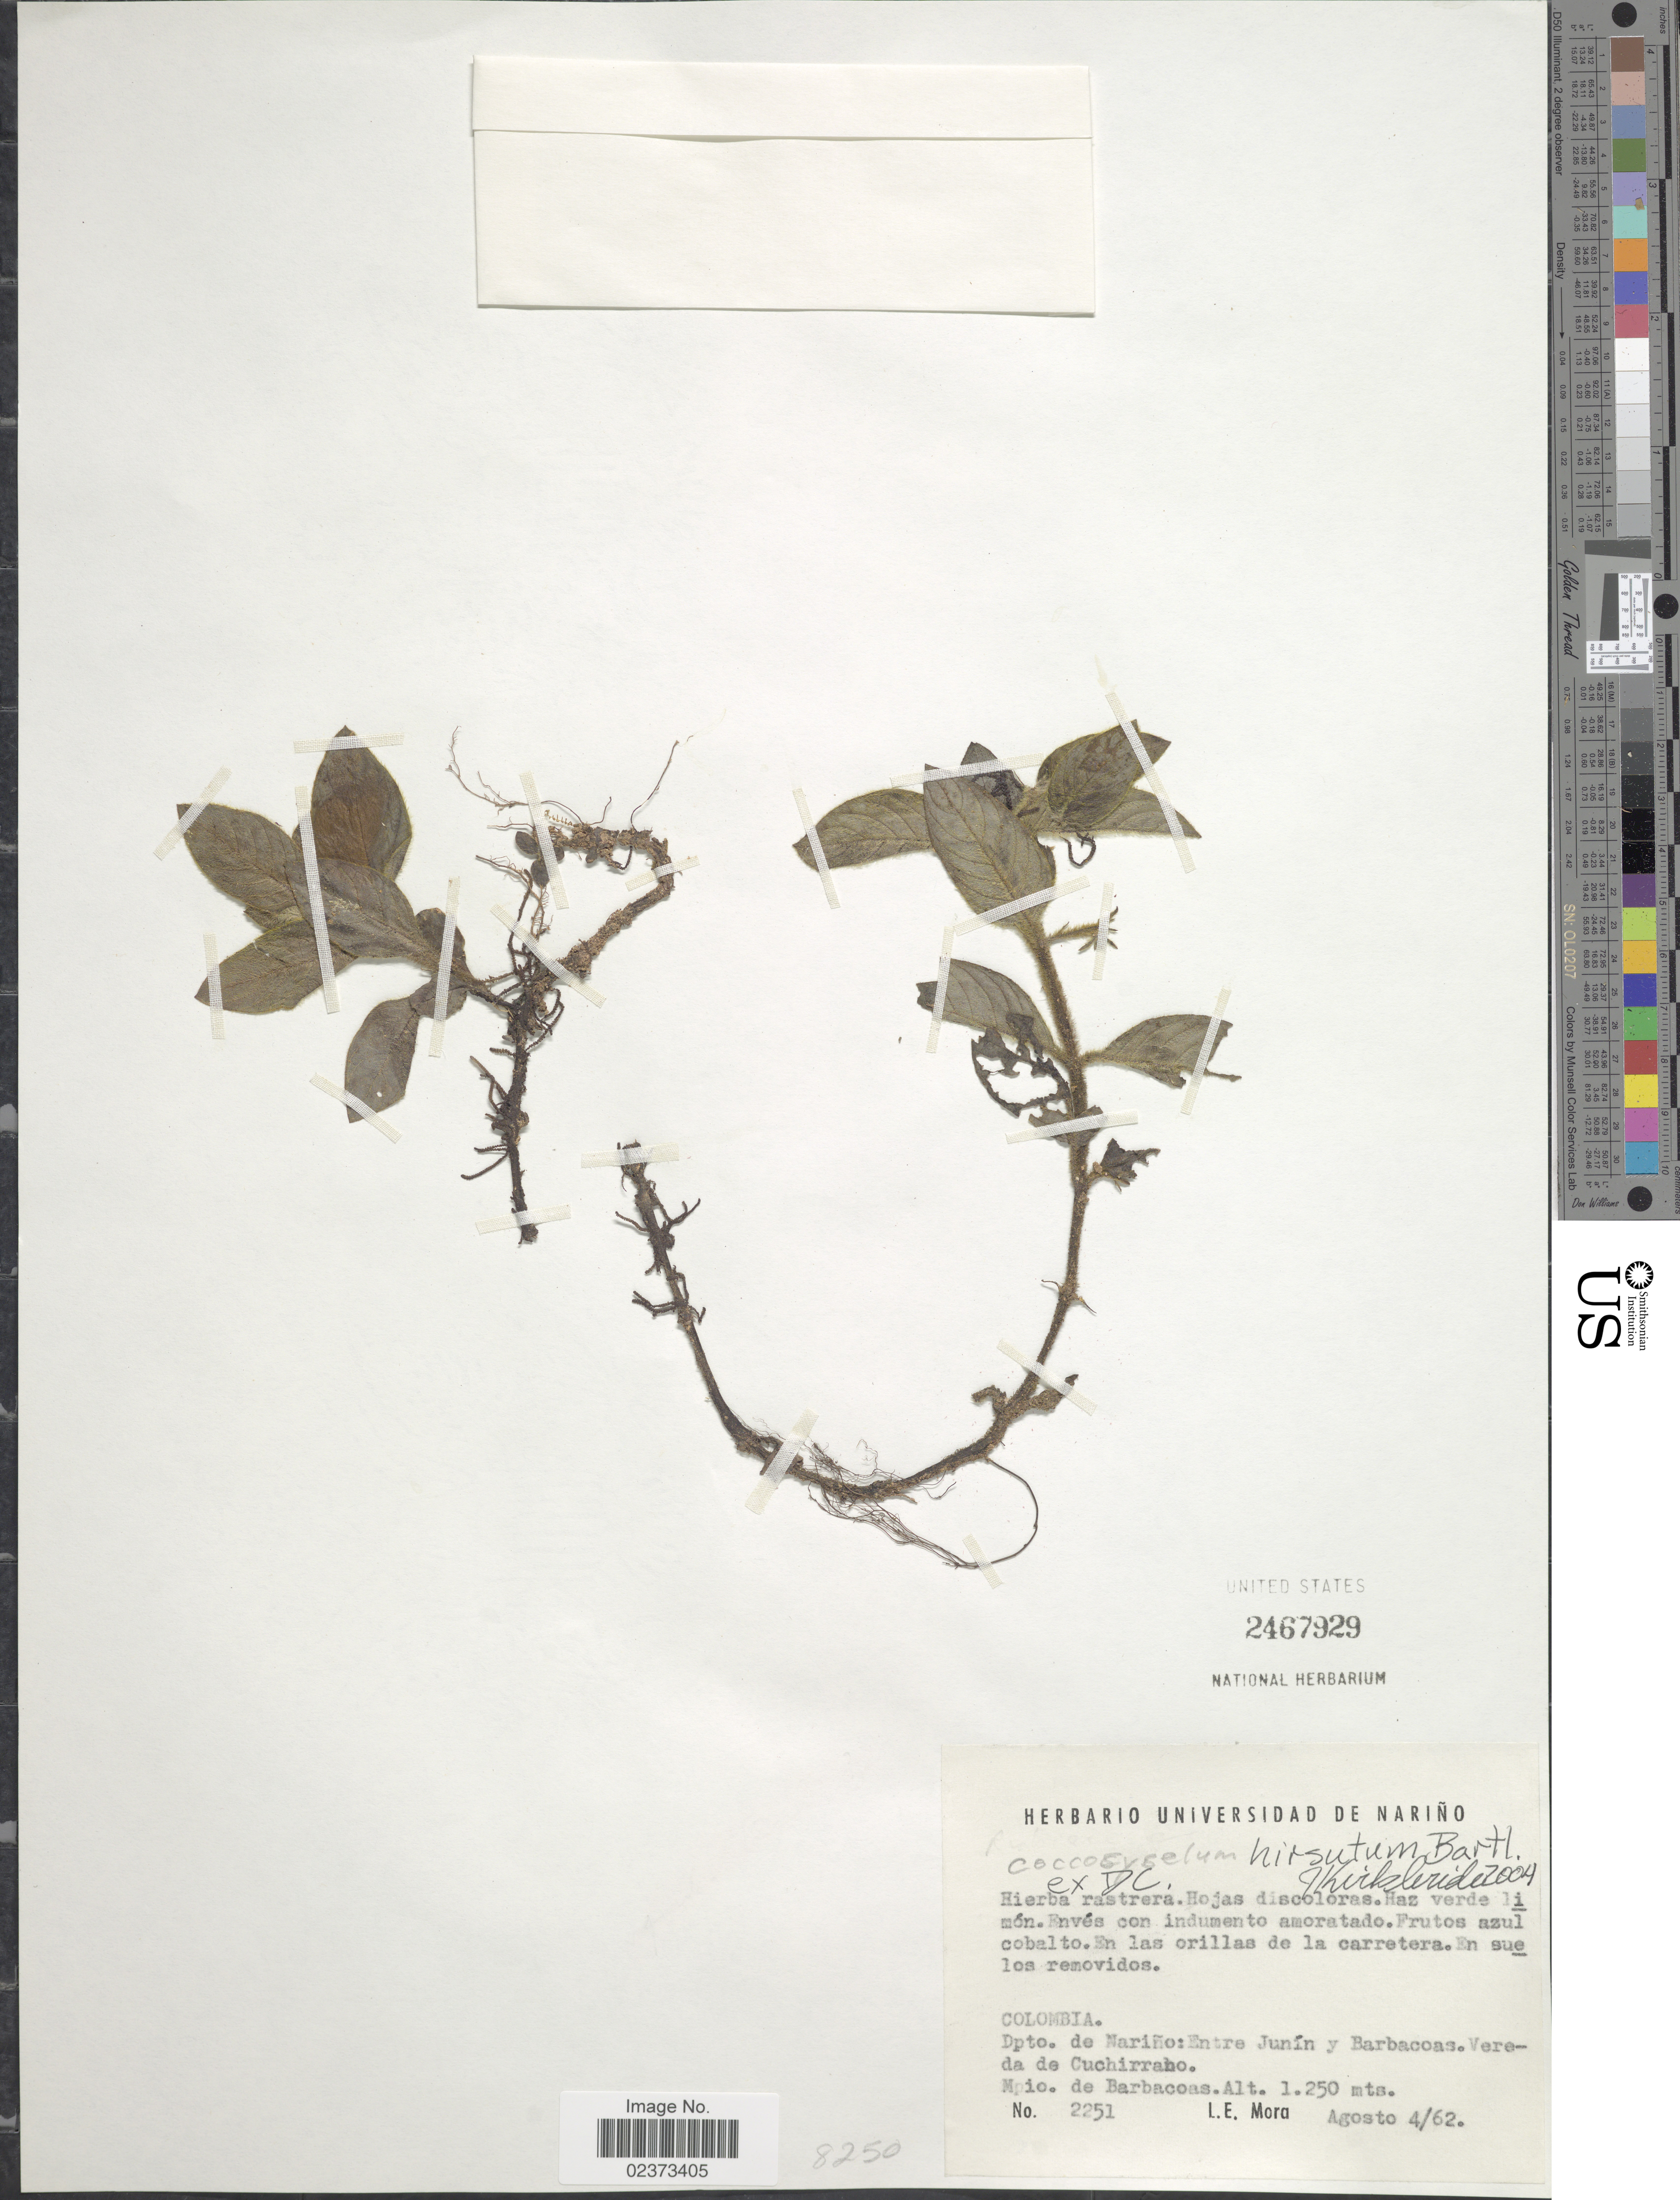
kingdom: Plantae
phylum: Tracheophyta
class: Magnoliopsida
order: Gentianales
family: Rubiaceae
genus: Coccocypselum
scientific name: Coccocypselum hirsutum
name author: Bartl. ex DC.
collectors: L. Mora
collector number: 2251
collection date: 1962-08-04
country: Colombia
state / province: Nariño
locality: Entre Junin y Barbacoas, Vereda de Cuchirrano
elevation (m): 1250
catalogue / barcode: US 2467929